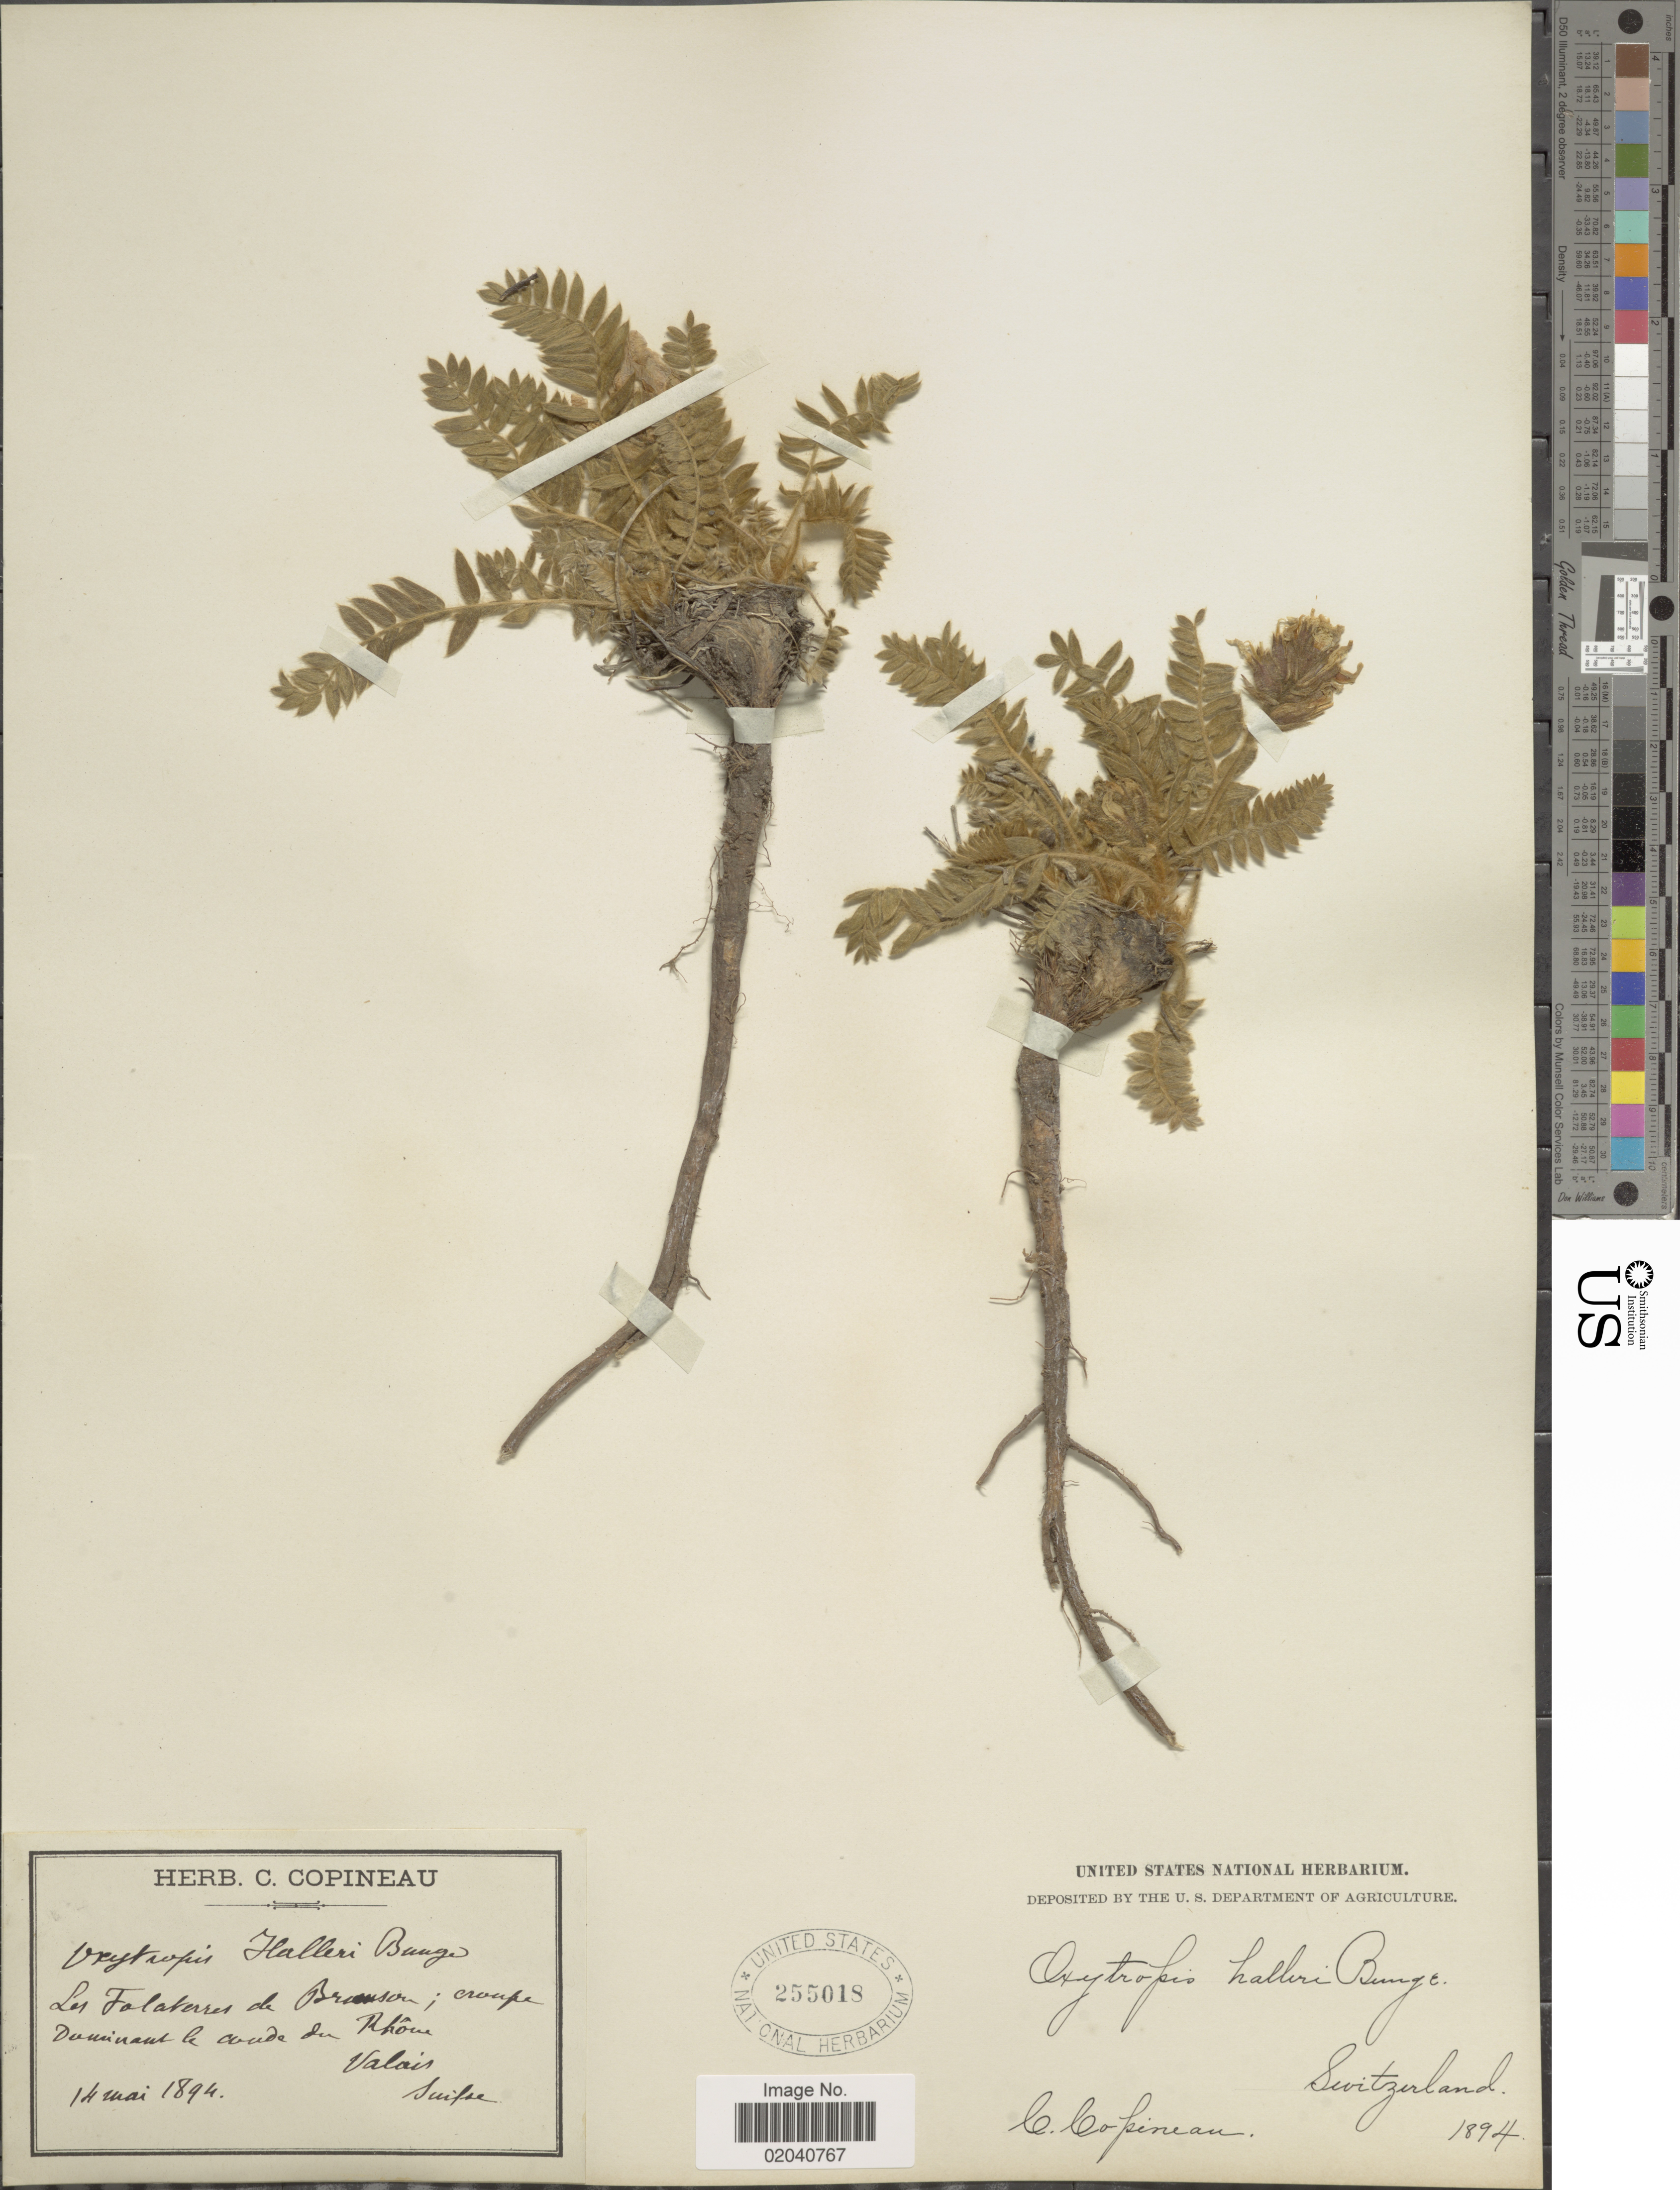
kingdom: Plantae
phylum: Tracheophyta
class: Magnoliopsida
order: Fabales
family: Fabaceae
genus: Oxytropis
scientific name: Oxytropis halleri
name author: Koch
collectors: C. Copineau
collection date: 1894-05-14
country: Switzerland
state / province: Valais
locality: Les Folaterres de Branson; croupe Duminaut le coude du Rhône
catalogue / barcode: US 255018